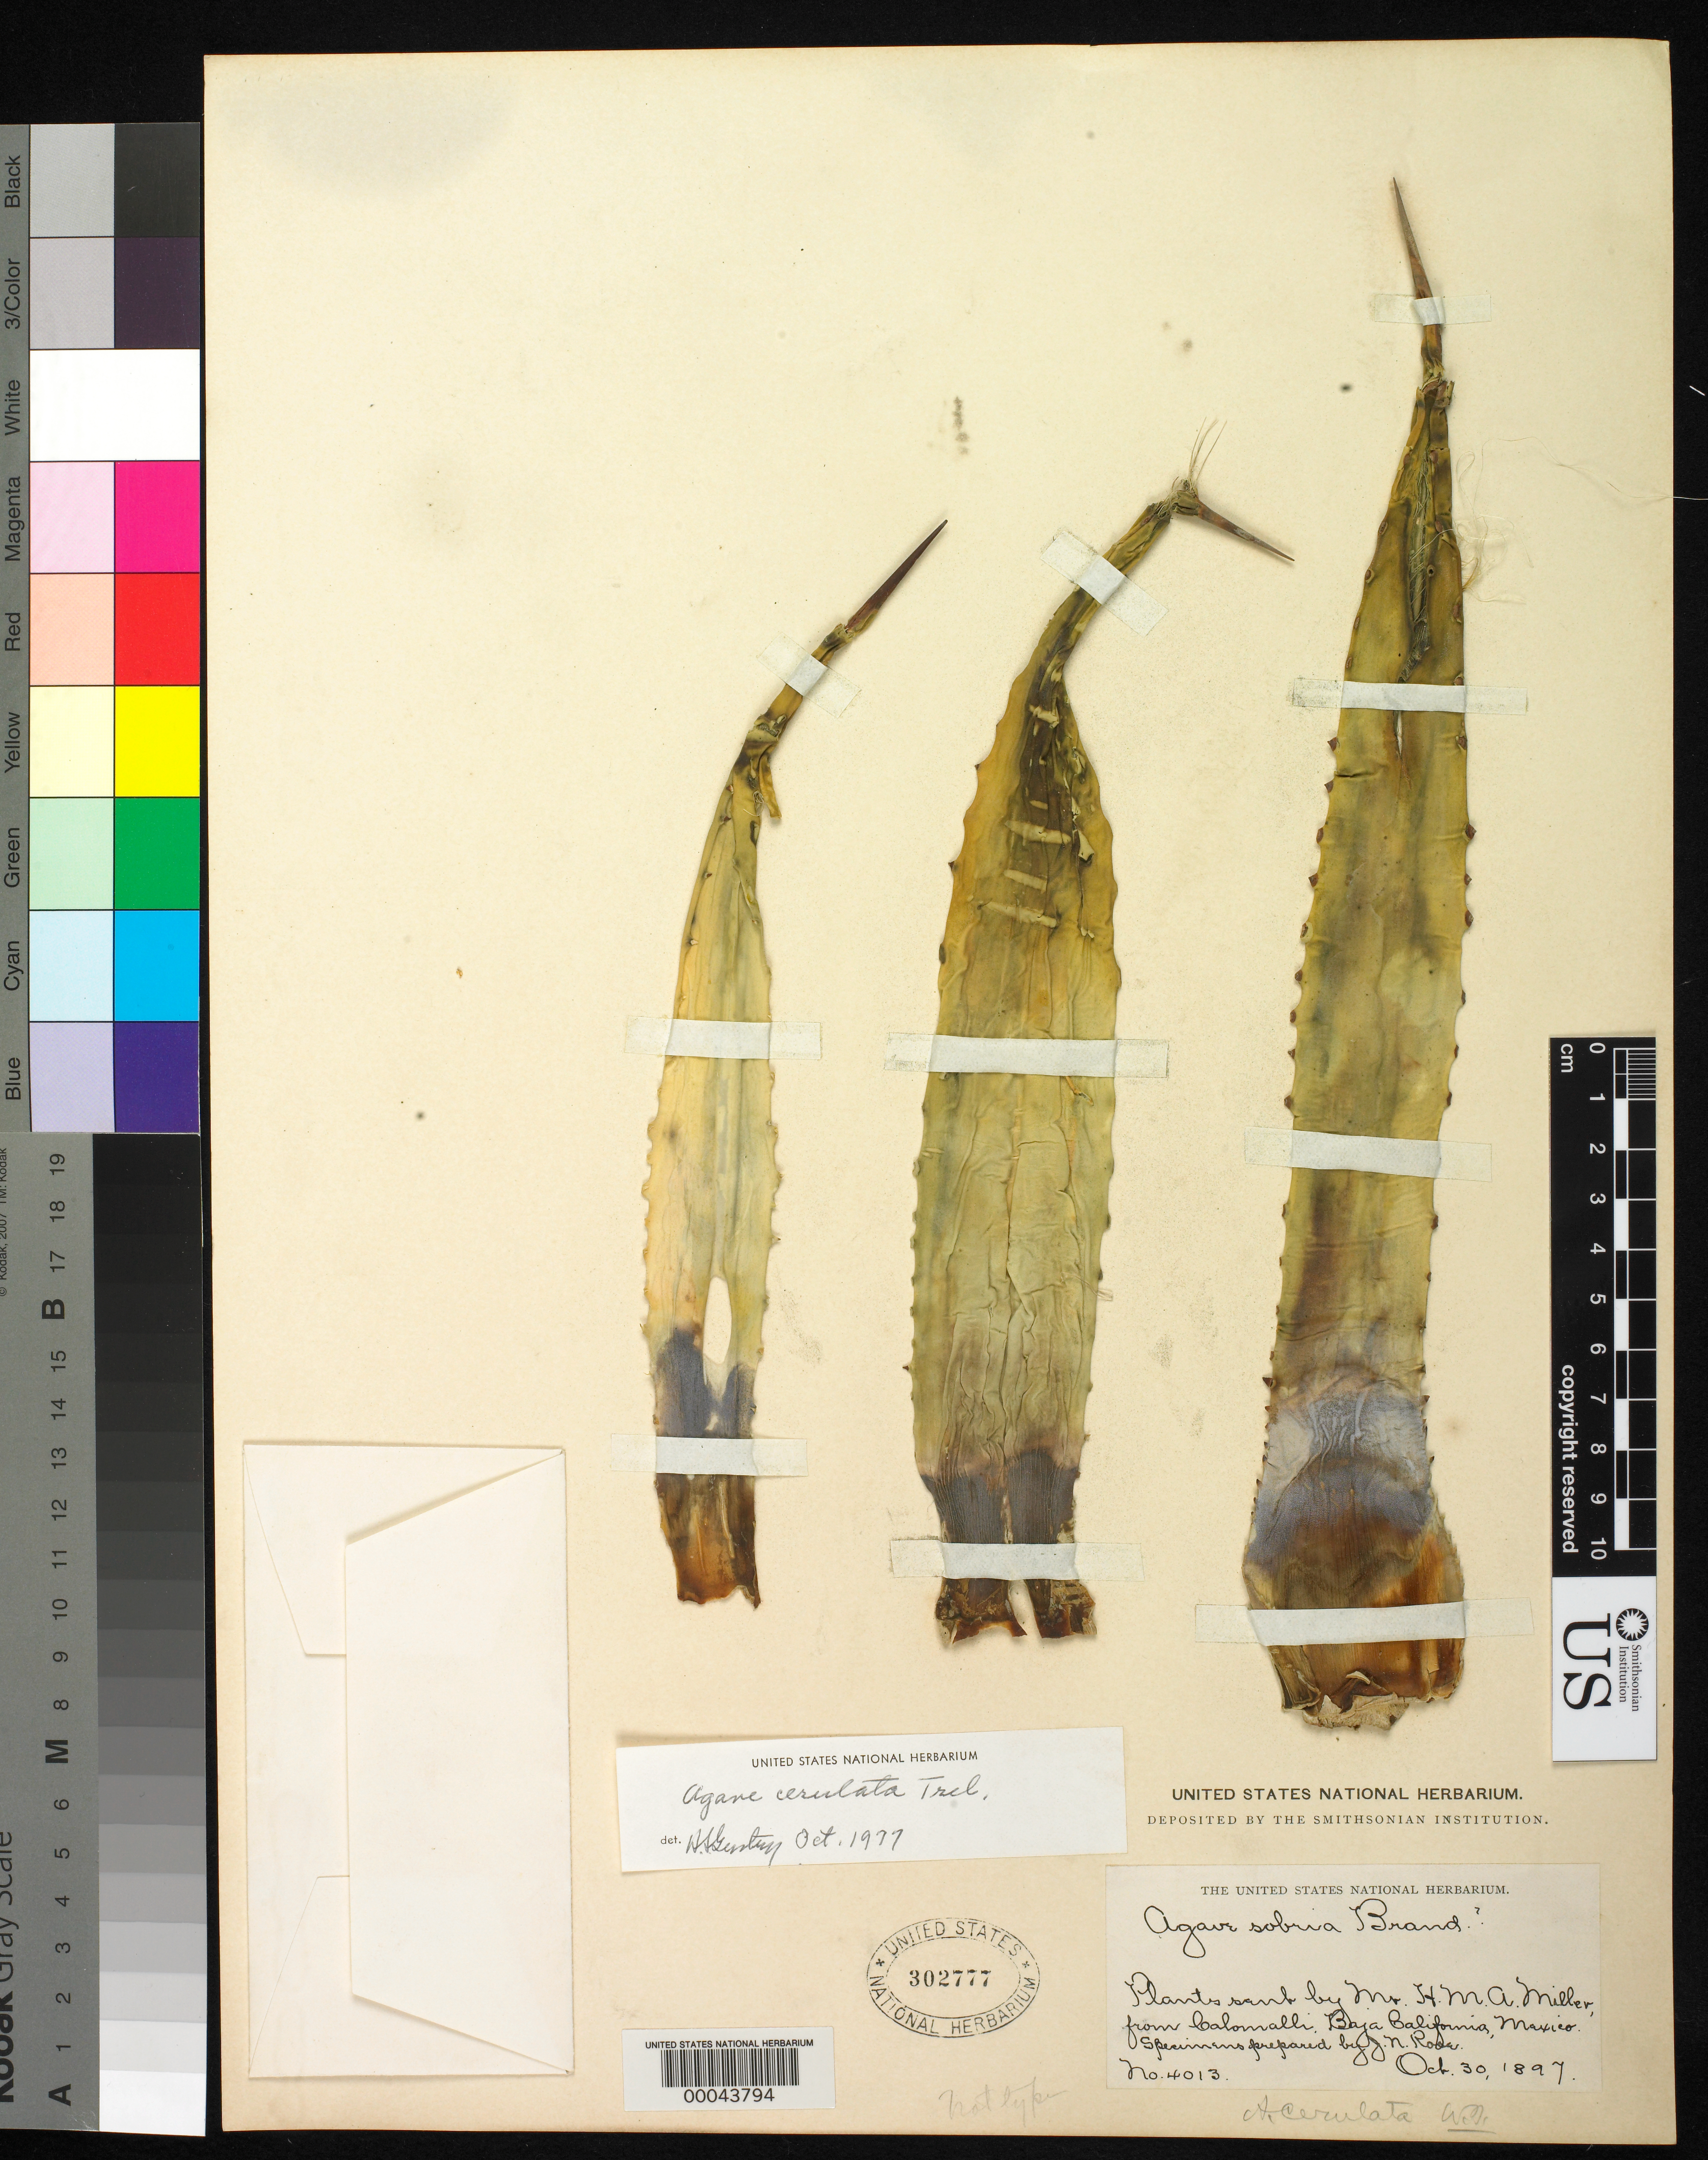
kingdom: Plantae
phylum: Tracheophyta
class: Liliopsida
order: Asparagales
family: Asparagaceae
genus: Agave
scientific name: Agave cerulata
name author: Trel.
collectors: H. M. A. Miller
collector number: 4013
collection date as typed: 30 Oct 1897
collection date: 1897-10-30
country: Mexico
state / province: Baja California Norte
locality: Calomalli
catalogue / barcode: US 302777